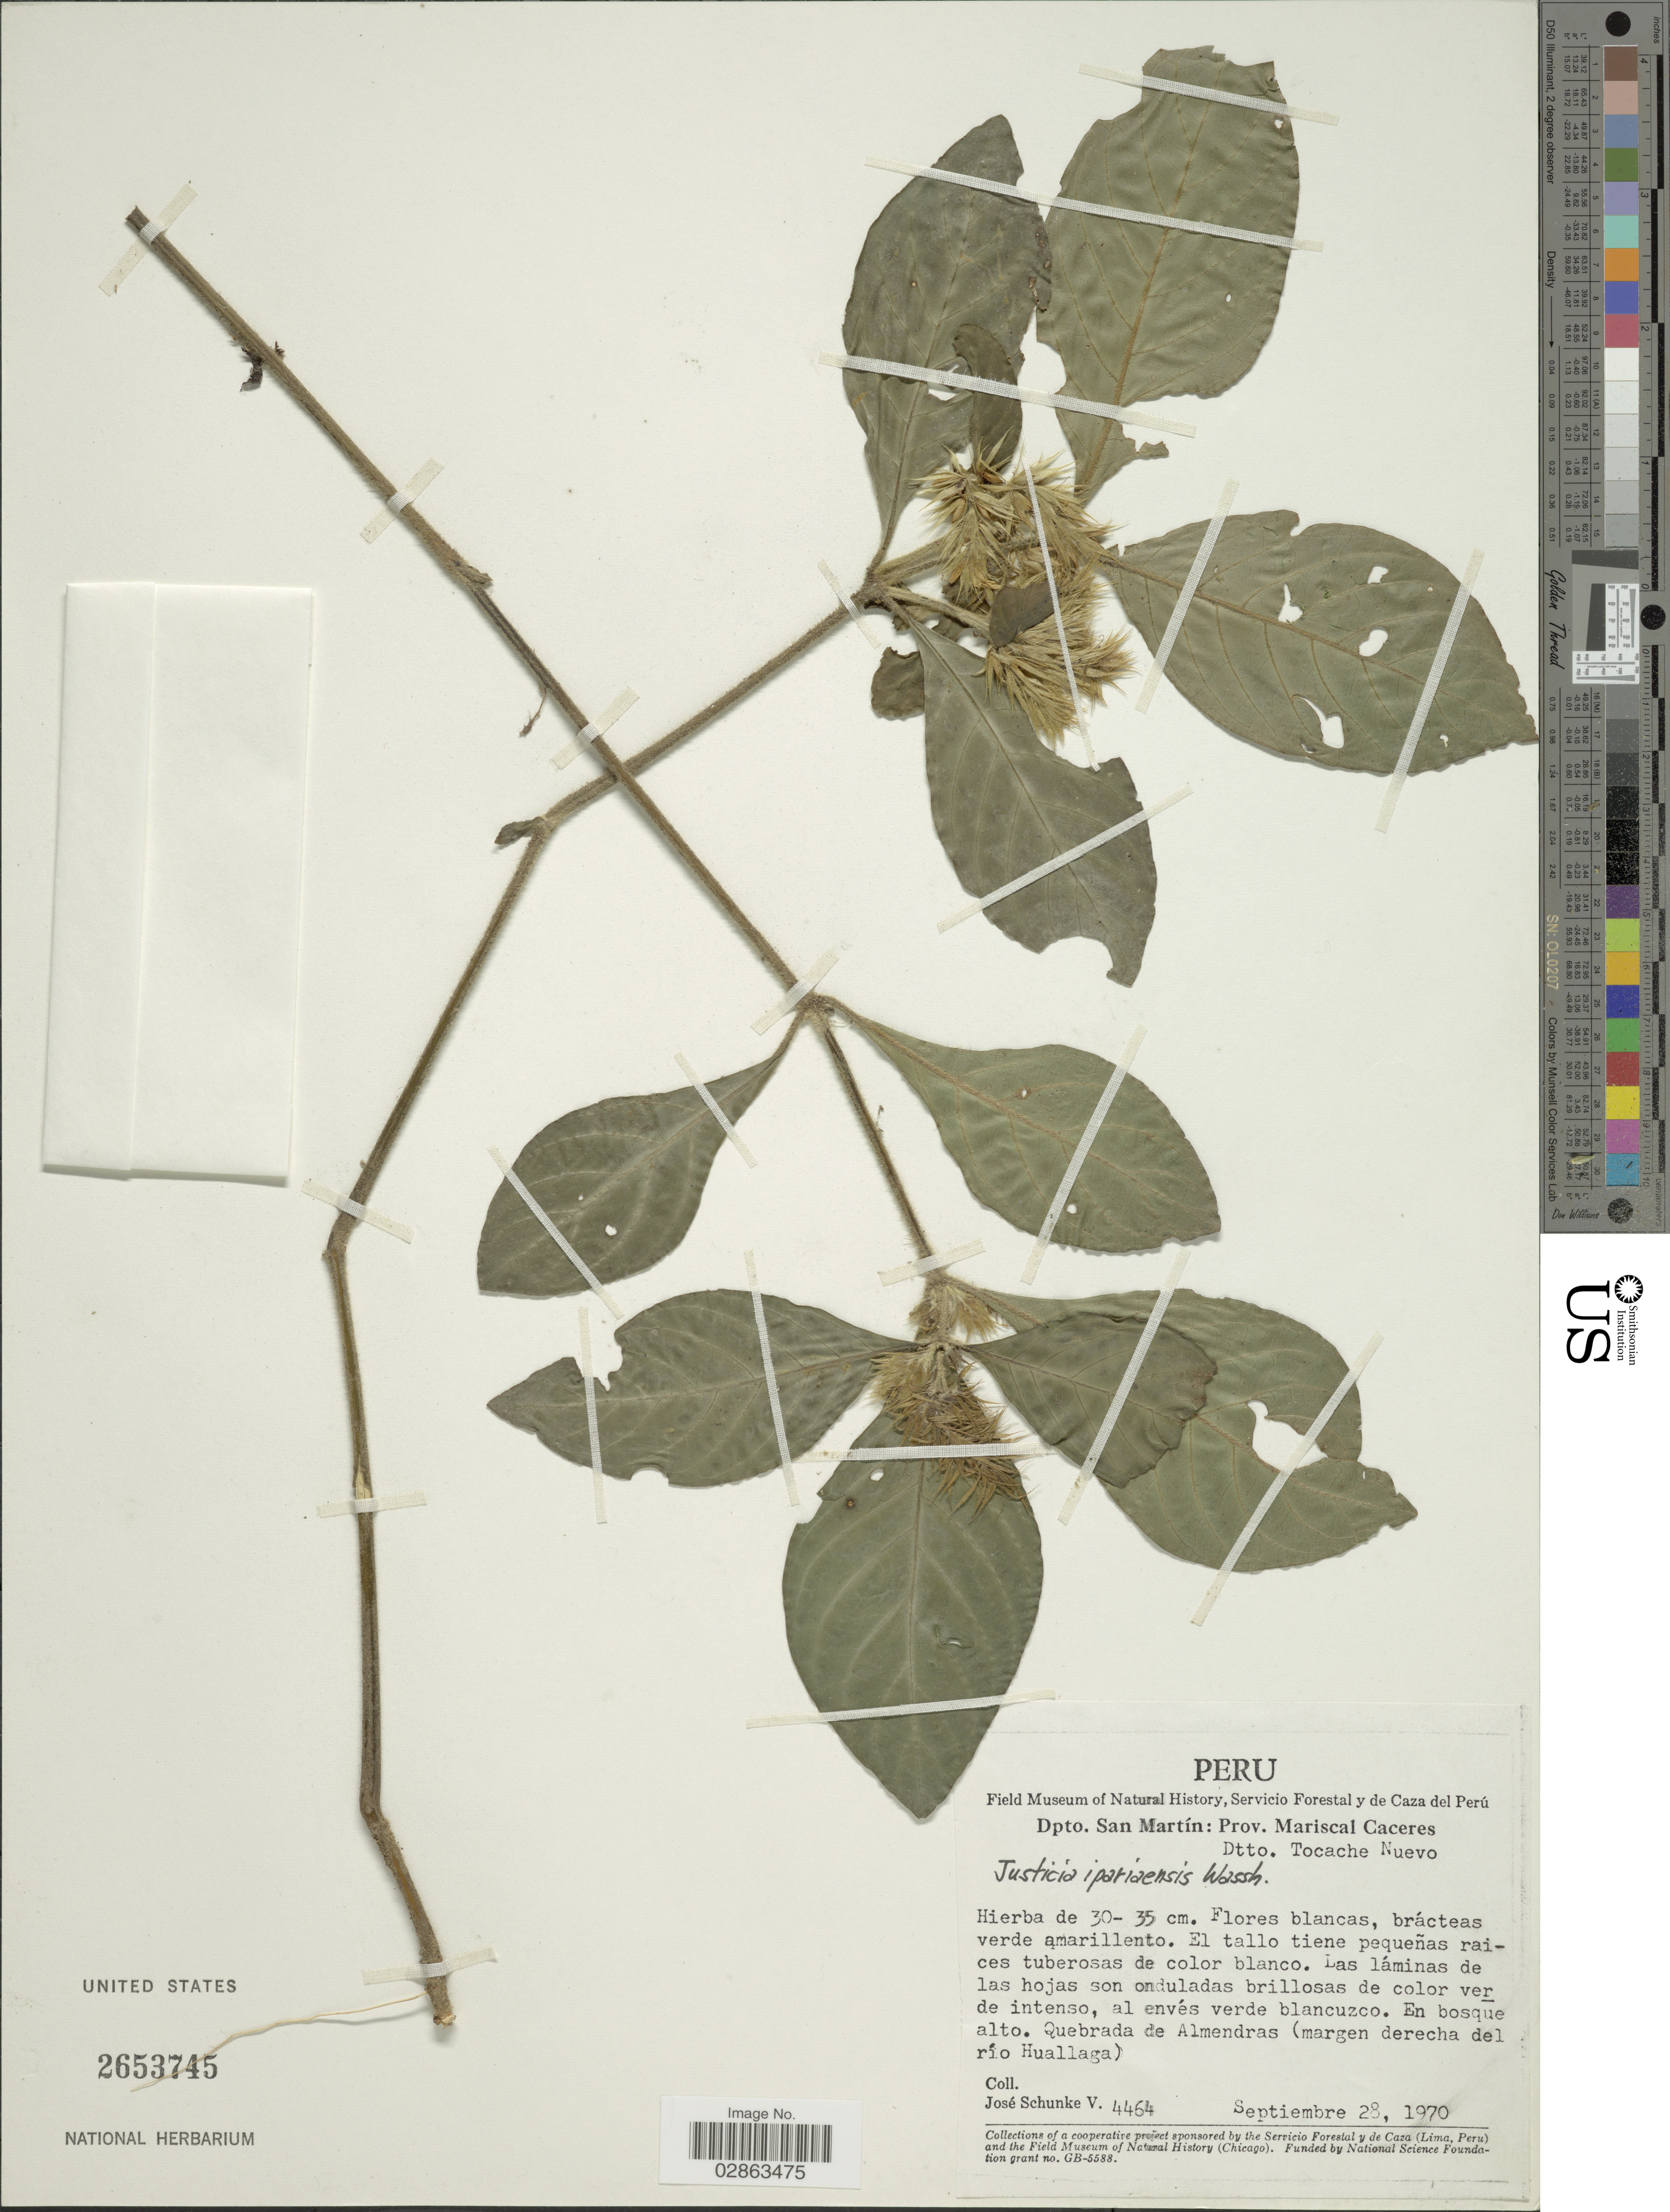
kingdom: Plantae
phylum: Tracheophyta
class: Magnoliopsida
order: Lamiales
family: Acanthaceae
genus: Lepidagathis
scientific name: Lepidagathis ipariaensis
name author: Wassh.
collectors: J. Schunke Vigo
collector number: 4464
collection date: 1970-09-28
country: Peru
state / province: San Martín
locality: Depto. San Martín: Prov. Mariscal Caceres, Dtto. Tocache Nuevo. Quebrada de Almendras (margen derecha del río Huallaga).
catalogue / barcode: US 2653745